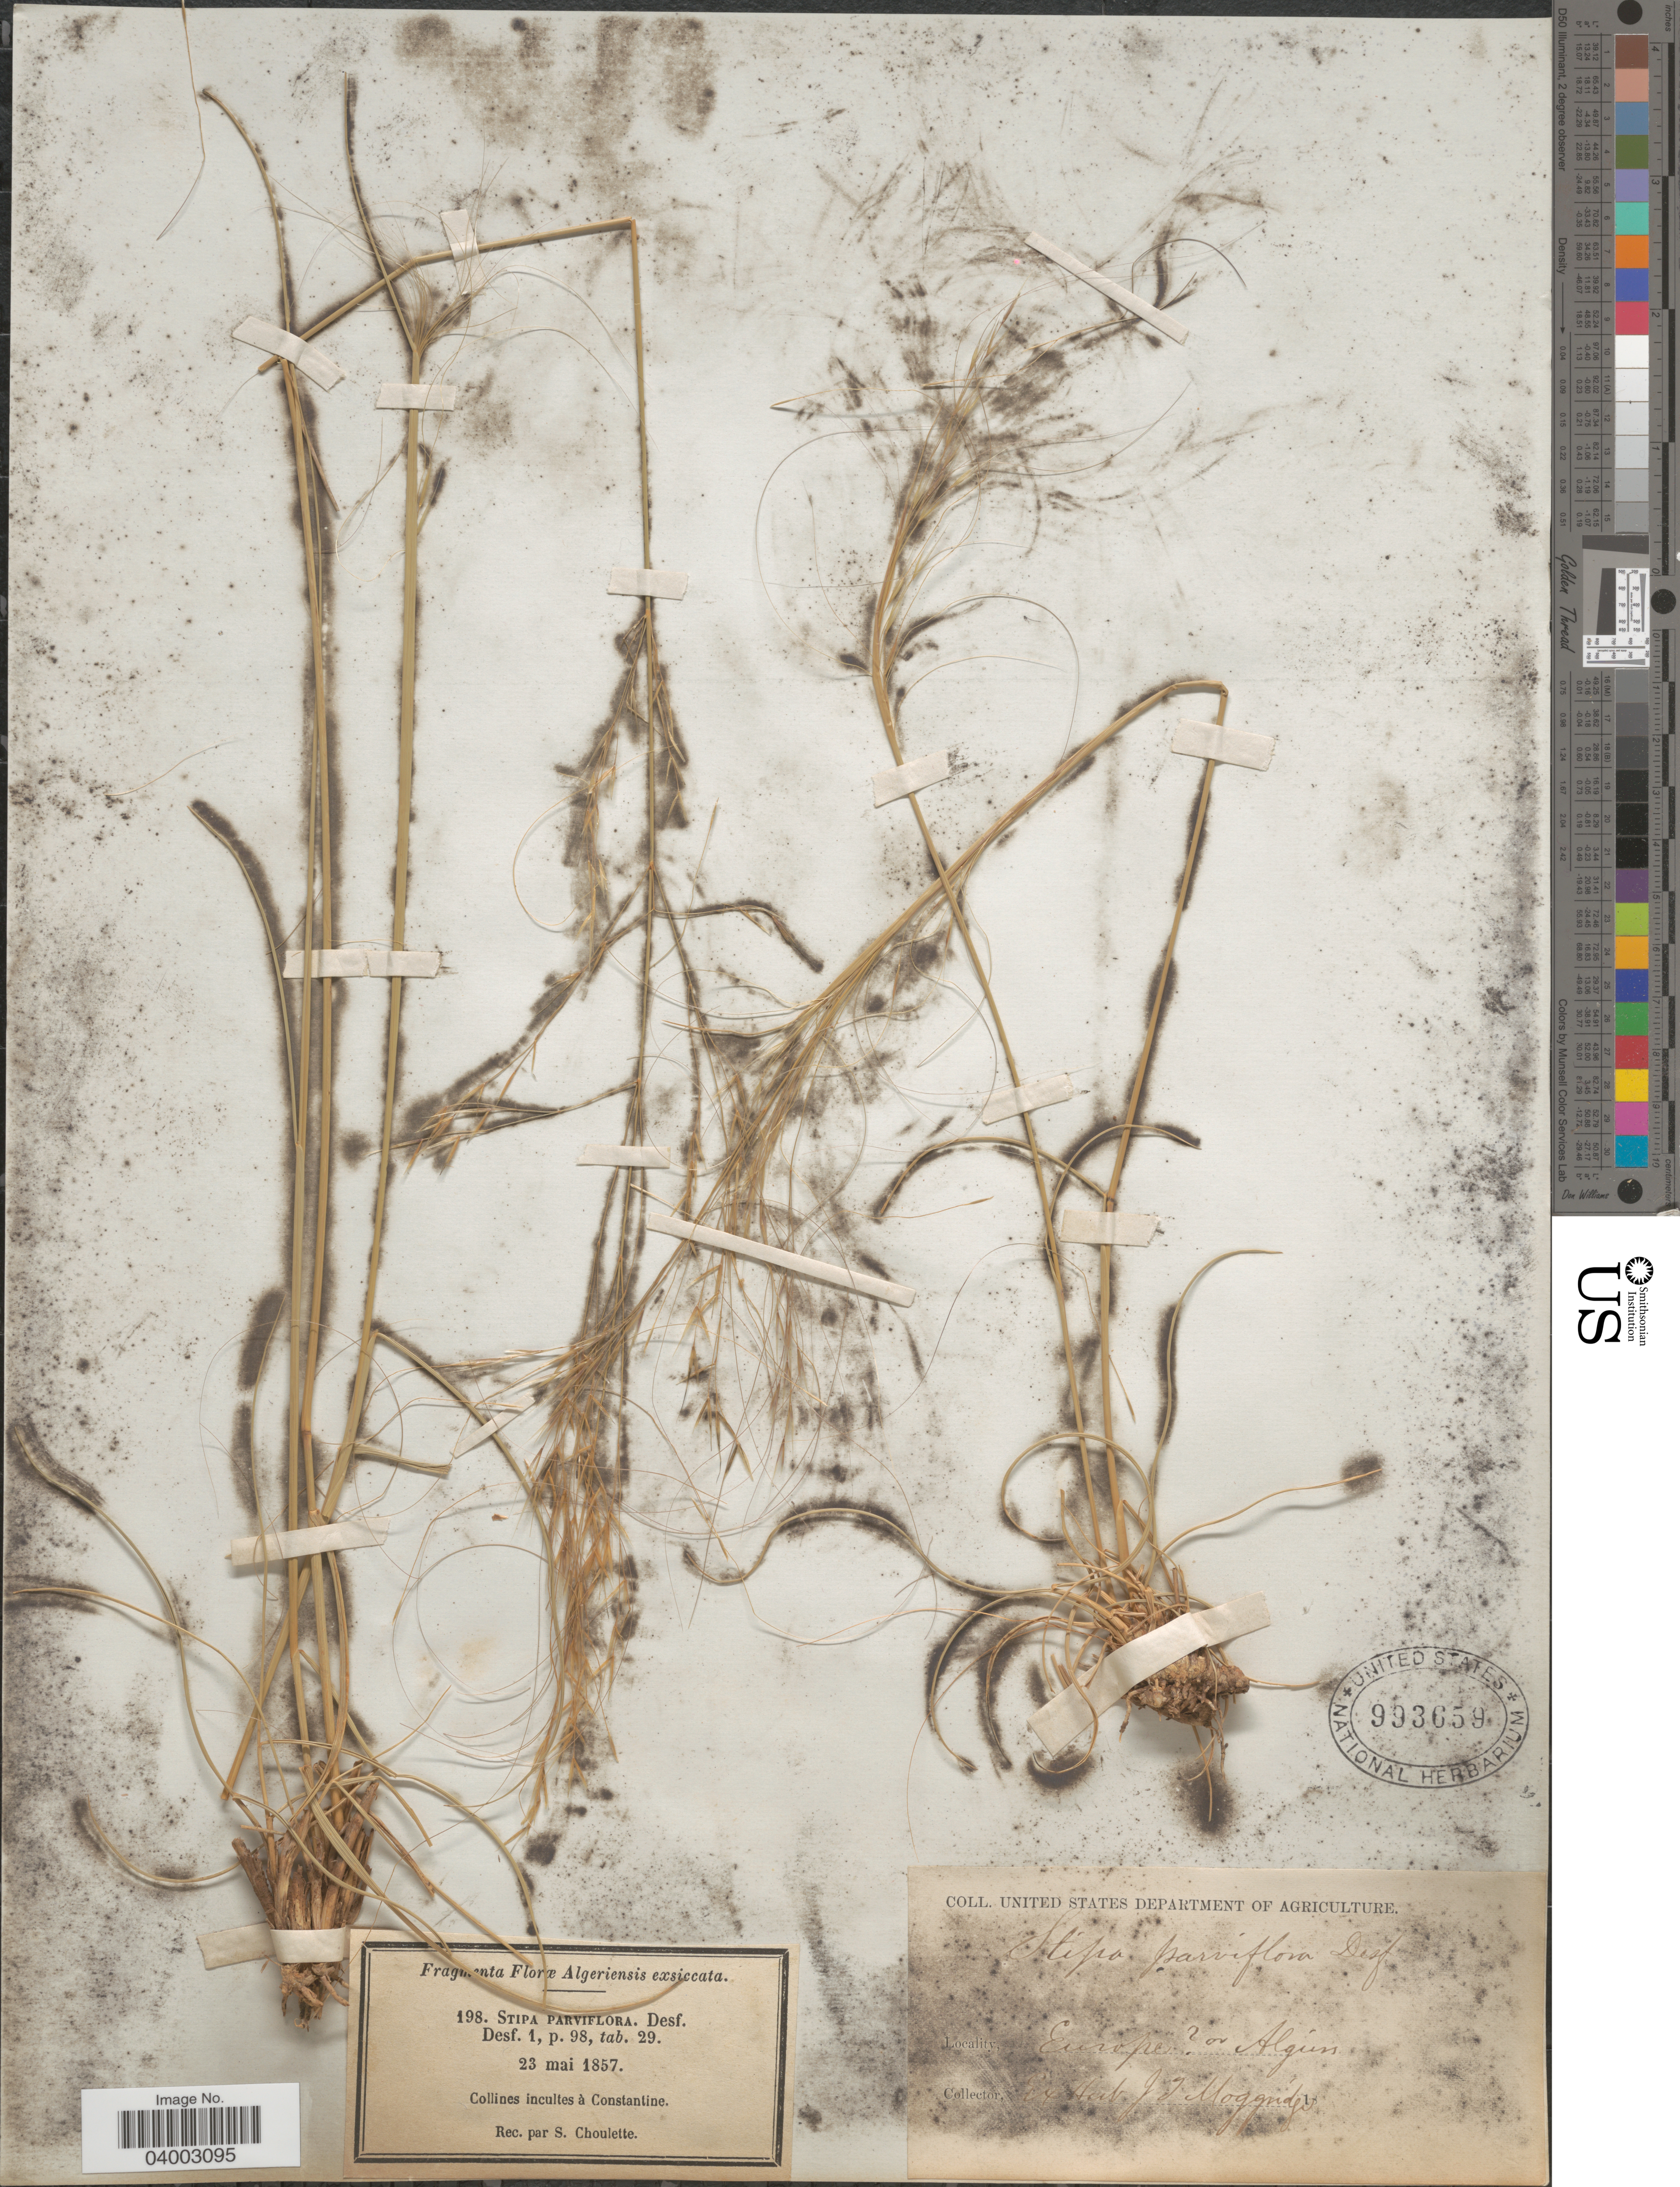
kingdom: Plantae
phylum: Tracheophyta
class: Liliopsida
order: Poales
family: Poaceae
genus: Stipellula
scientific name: Stipellula parviflora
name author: (Desf.) Röser & H. R. Hamasha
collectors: S. Choulette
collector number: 198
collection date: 1857-05-23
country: Algeria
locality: Algeriensis. Collines incultes à Constantine.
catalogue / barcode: US 993659